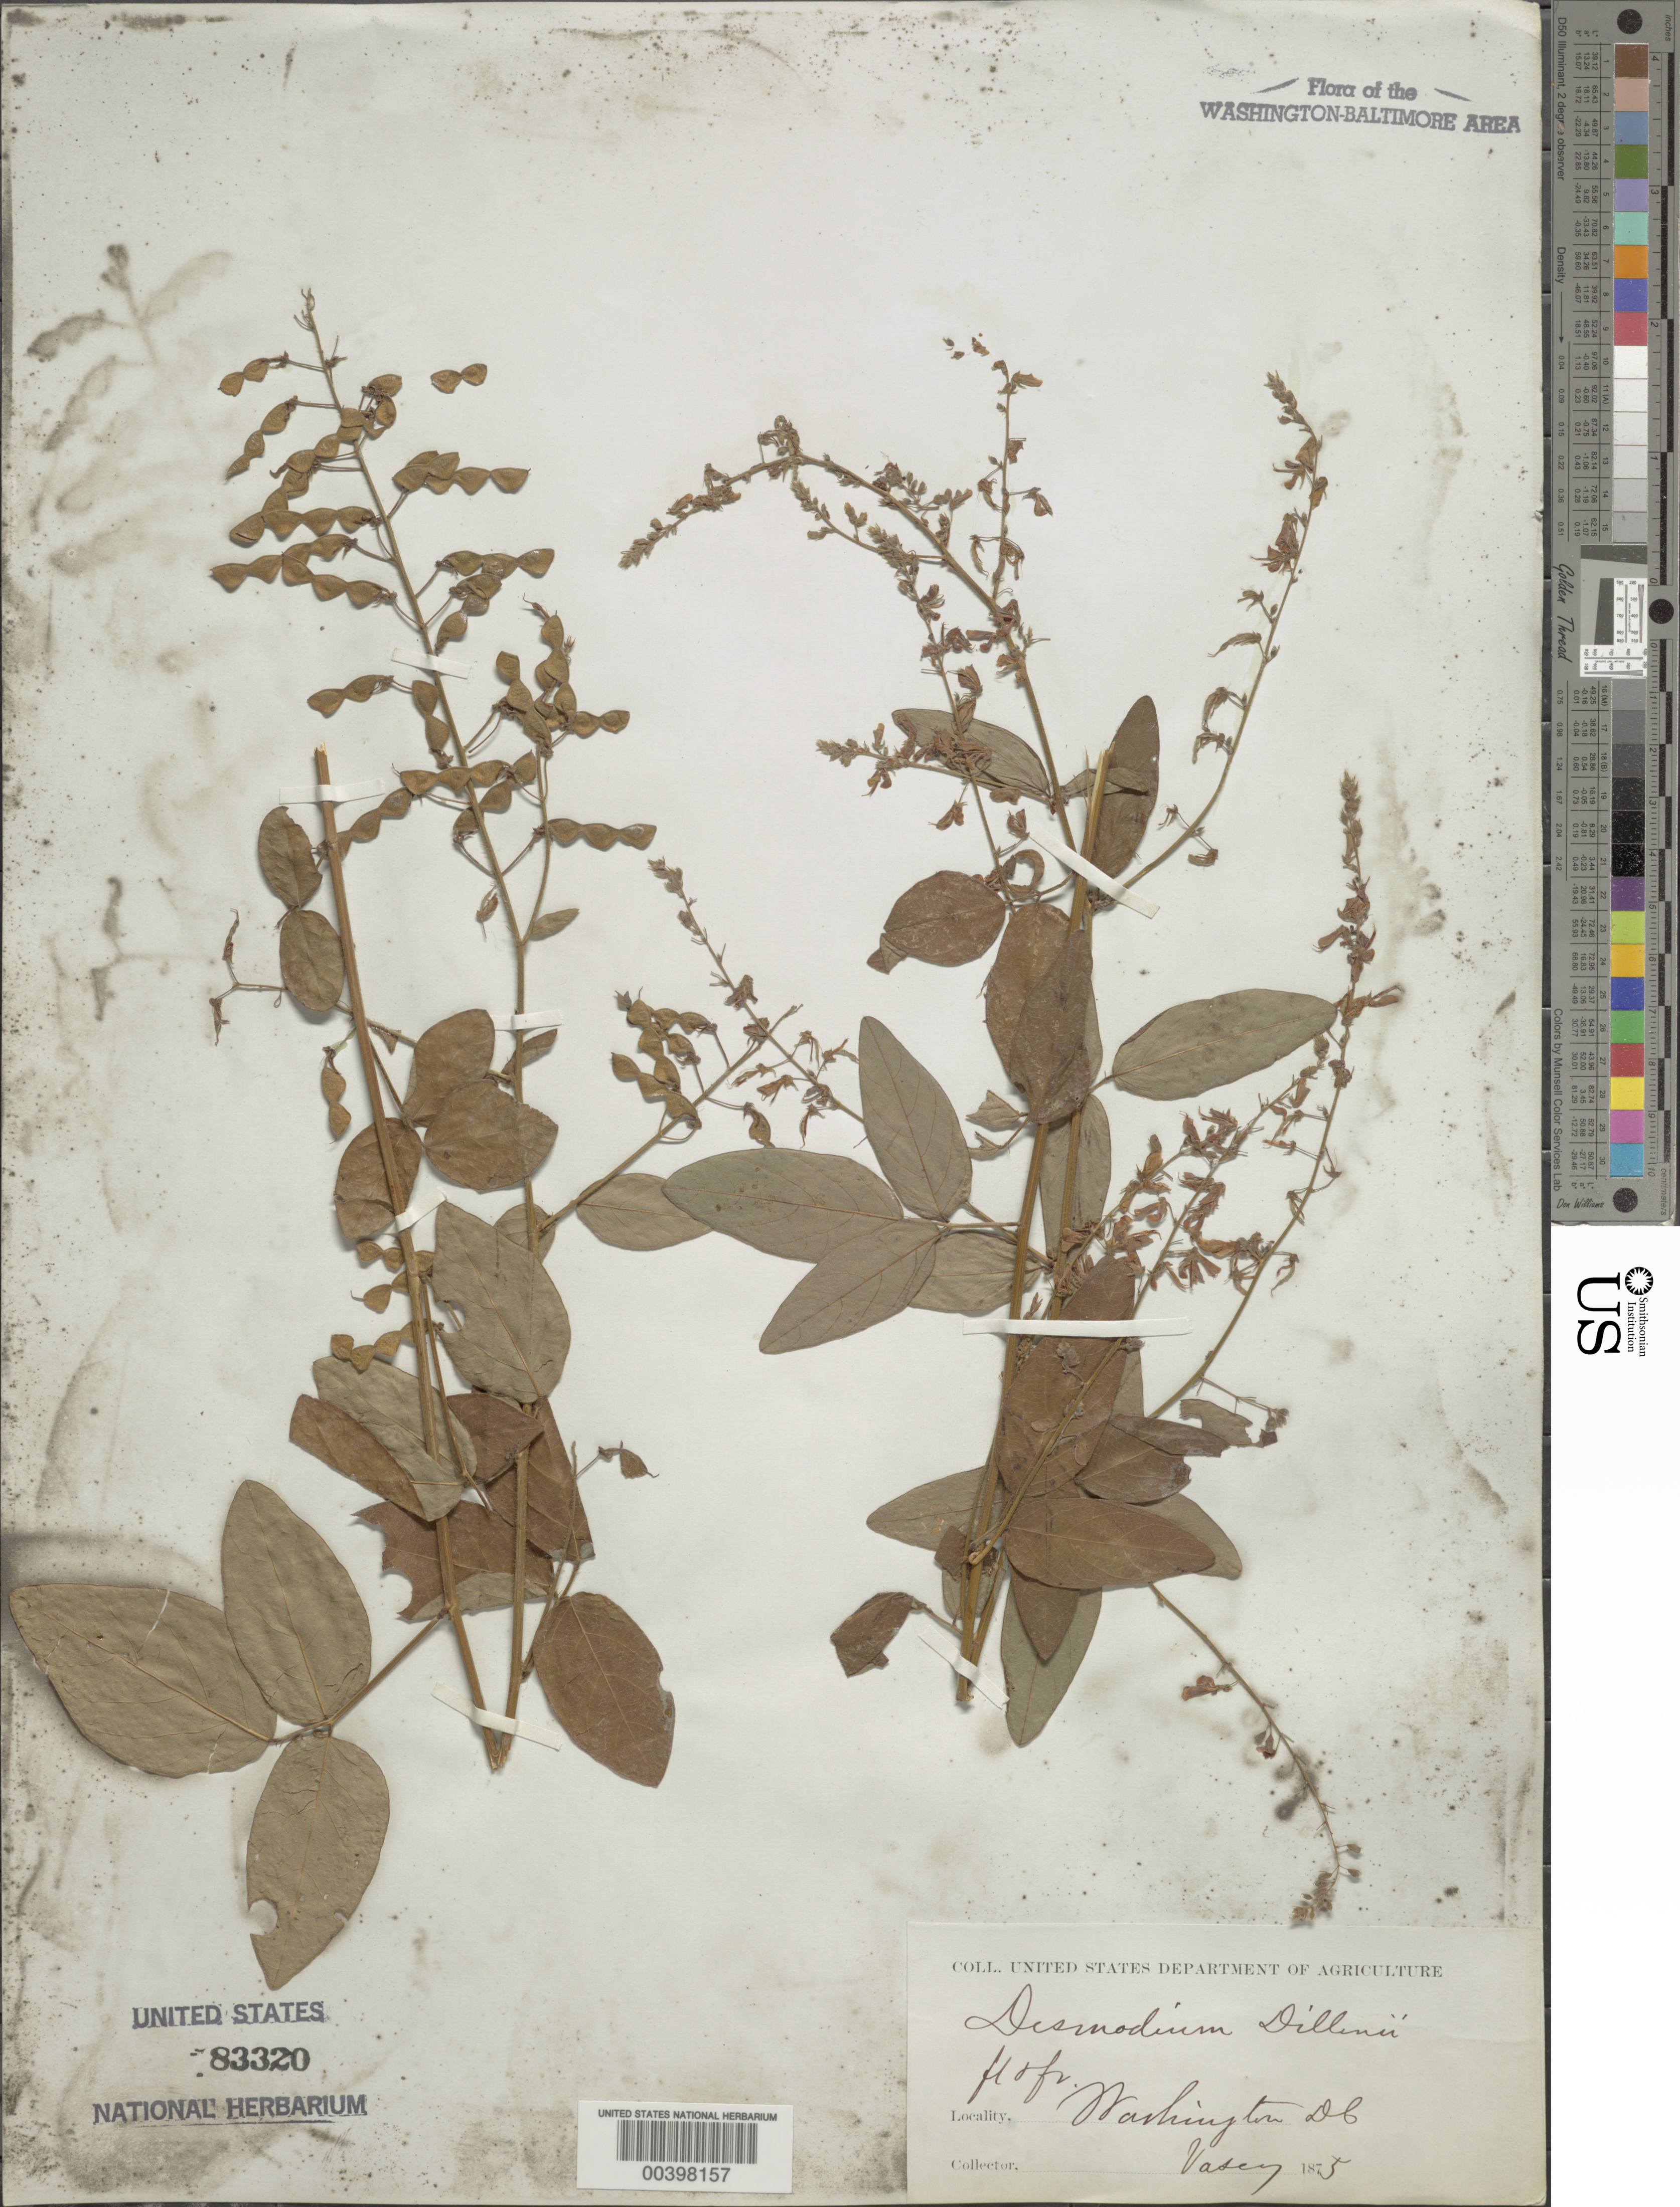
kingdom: Plantae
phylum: Tracheophyta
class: Magnoliopsida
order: Fabales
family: Fabaceae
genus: Desmodium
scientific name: Desmodium glabellum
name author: (Michx.) DC.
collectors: G. Vasey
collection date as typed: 1875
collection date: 1875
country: United States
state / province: District of Columbia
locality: Washington DC area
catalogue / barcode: US 83320